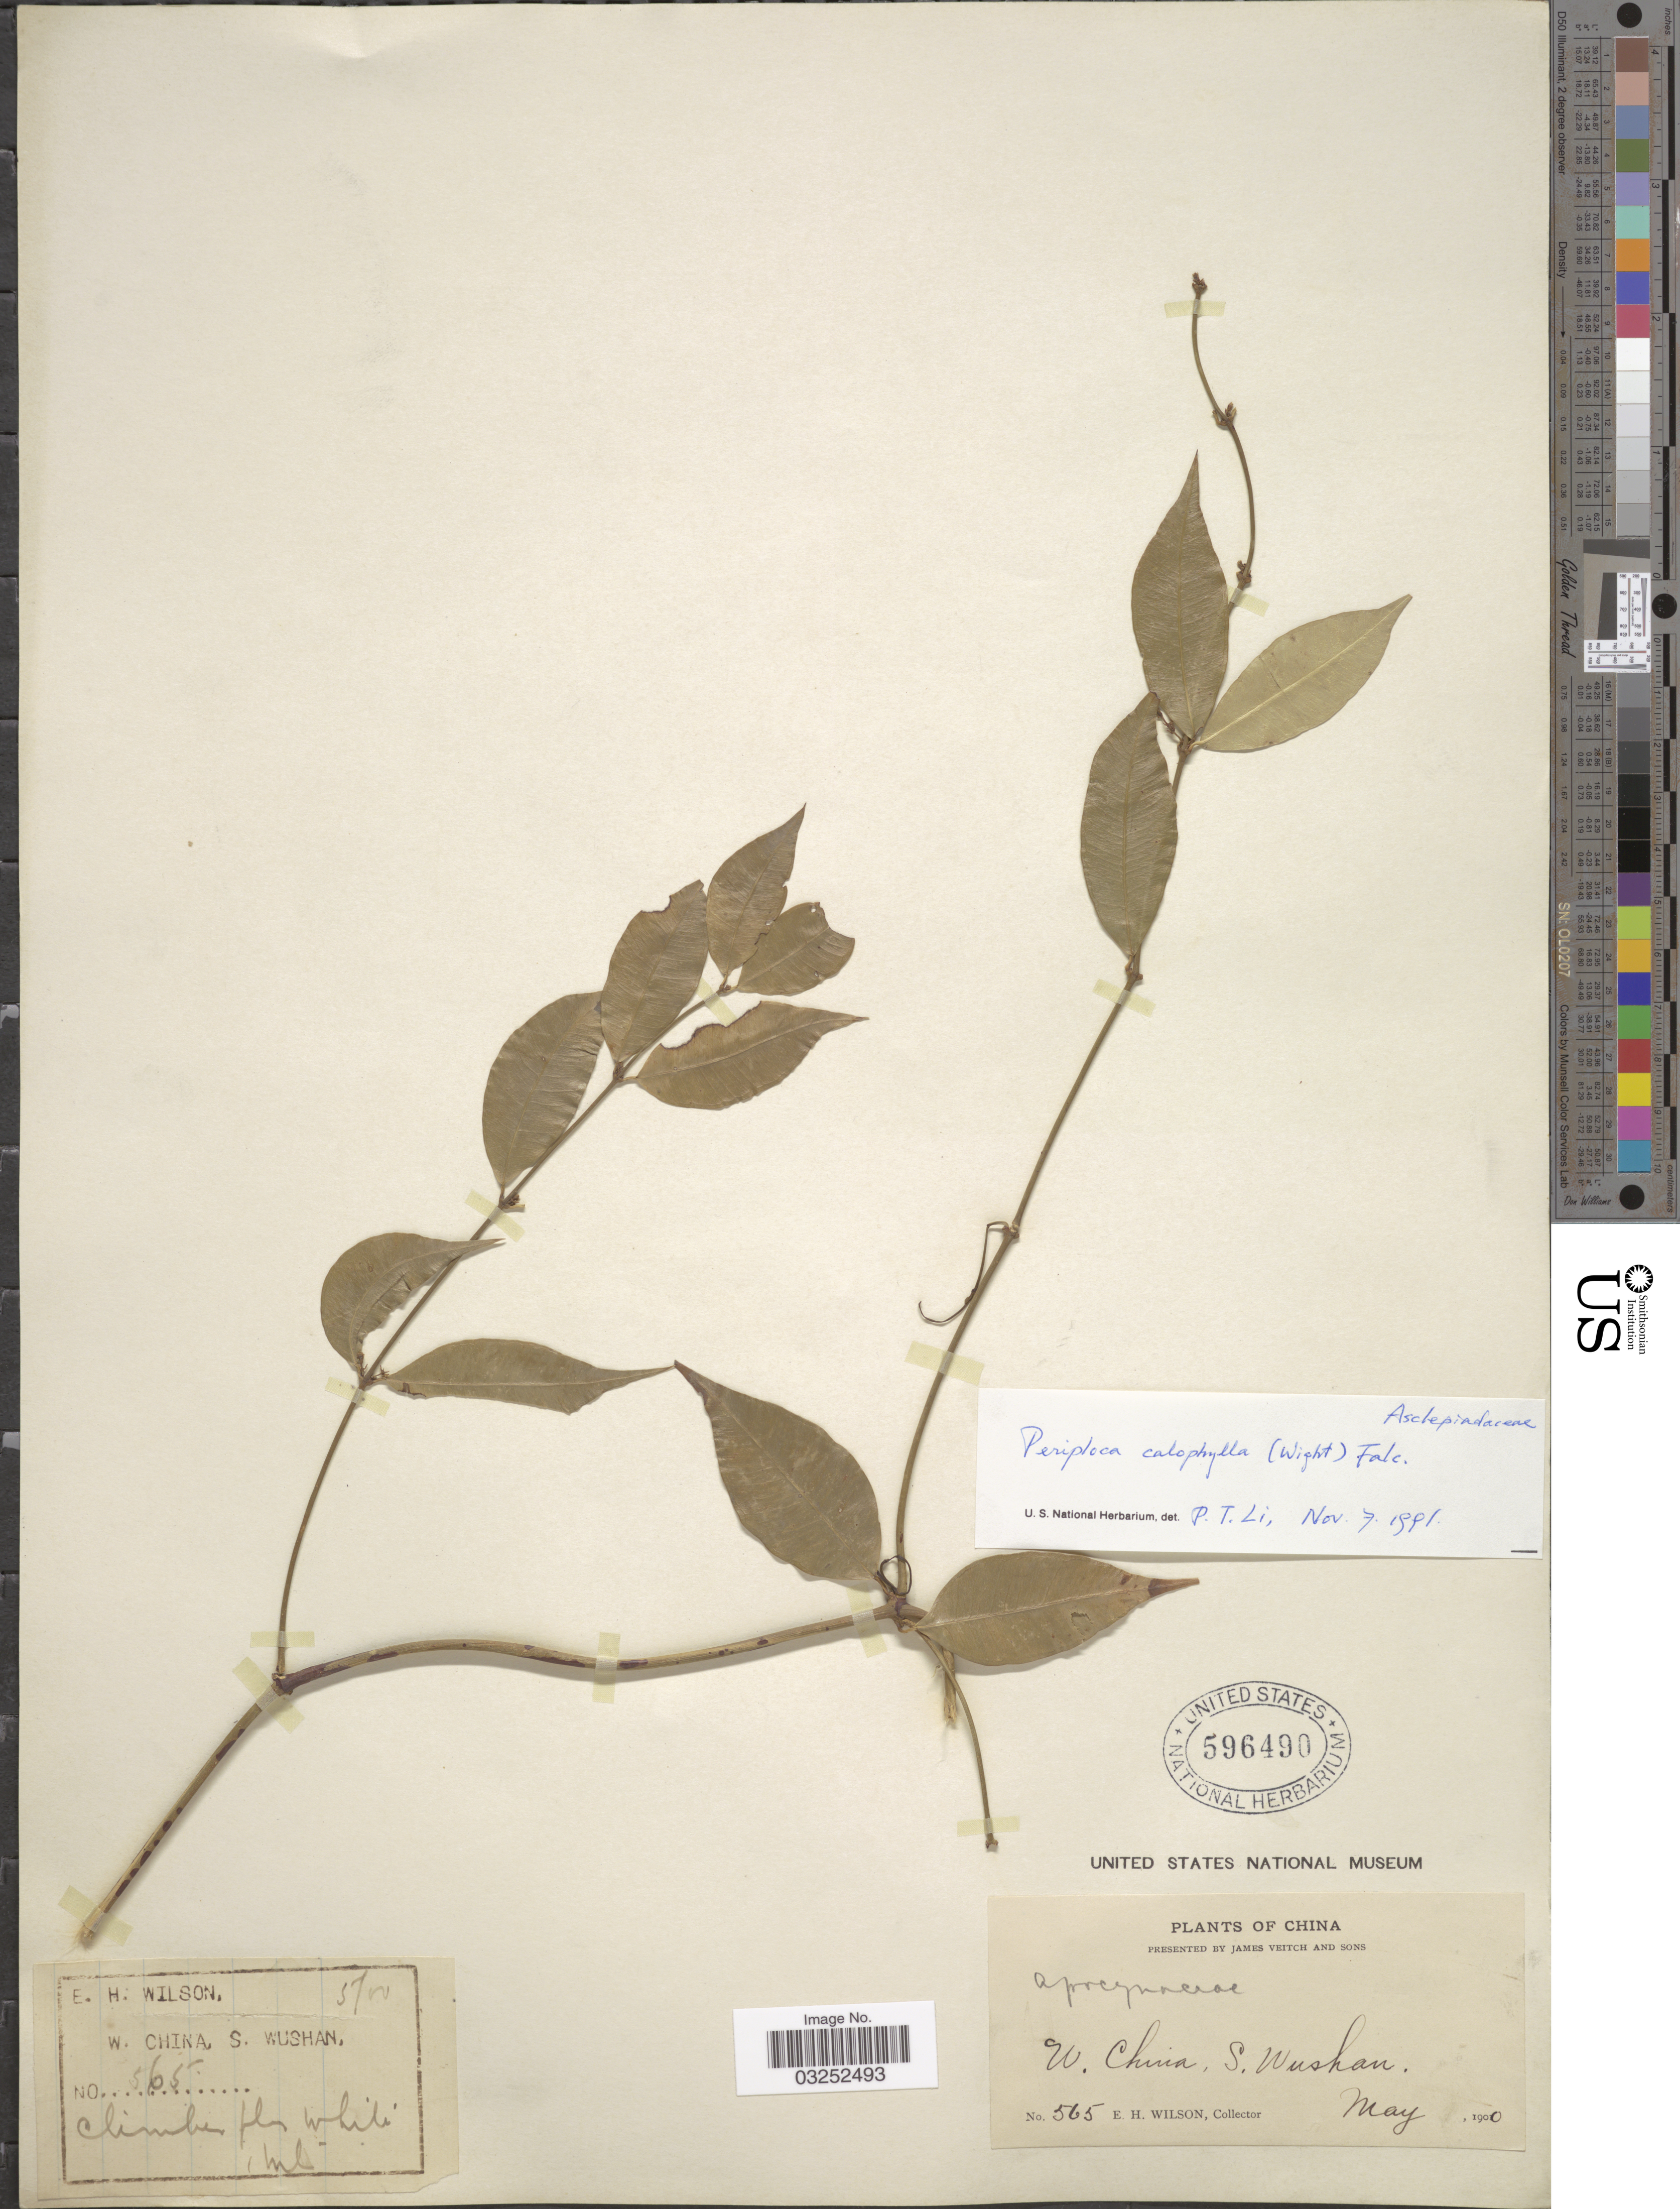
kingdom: Plantae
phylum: Tracheophyta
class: Magnoliopsida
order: Gentianales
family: Apocynaceae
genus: Periploca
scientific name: Periploca calophylla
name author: Rich. & Quart.-Dill.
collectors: E. Wilson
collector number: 565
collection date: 1900-05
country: China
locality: W. China, S. Wushan.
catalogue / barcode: US 596490